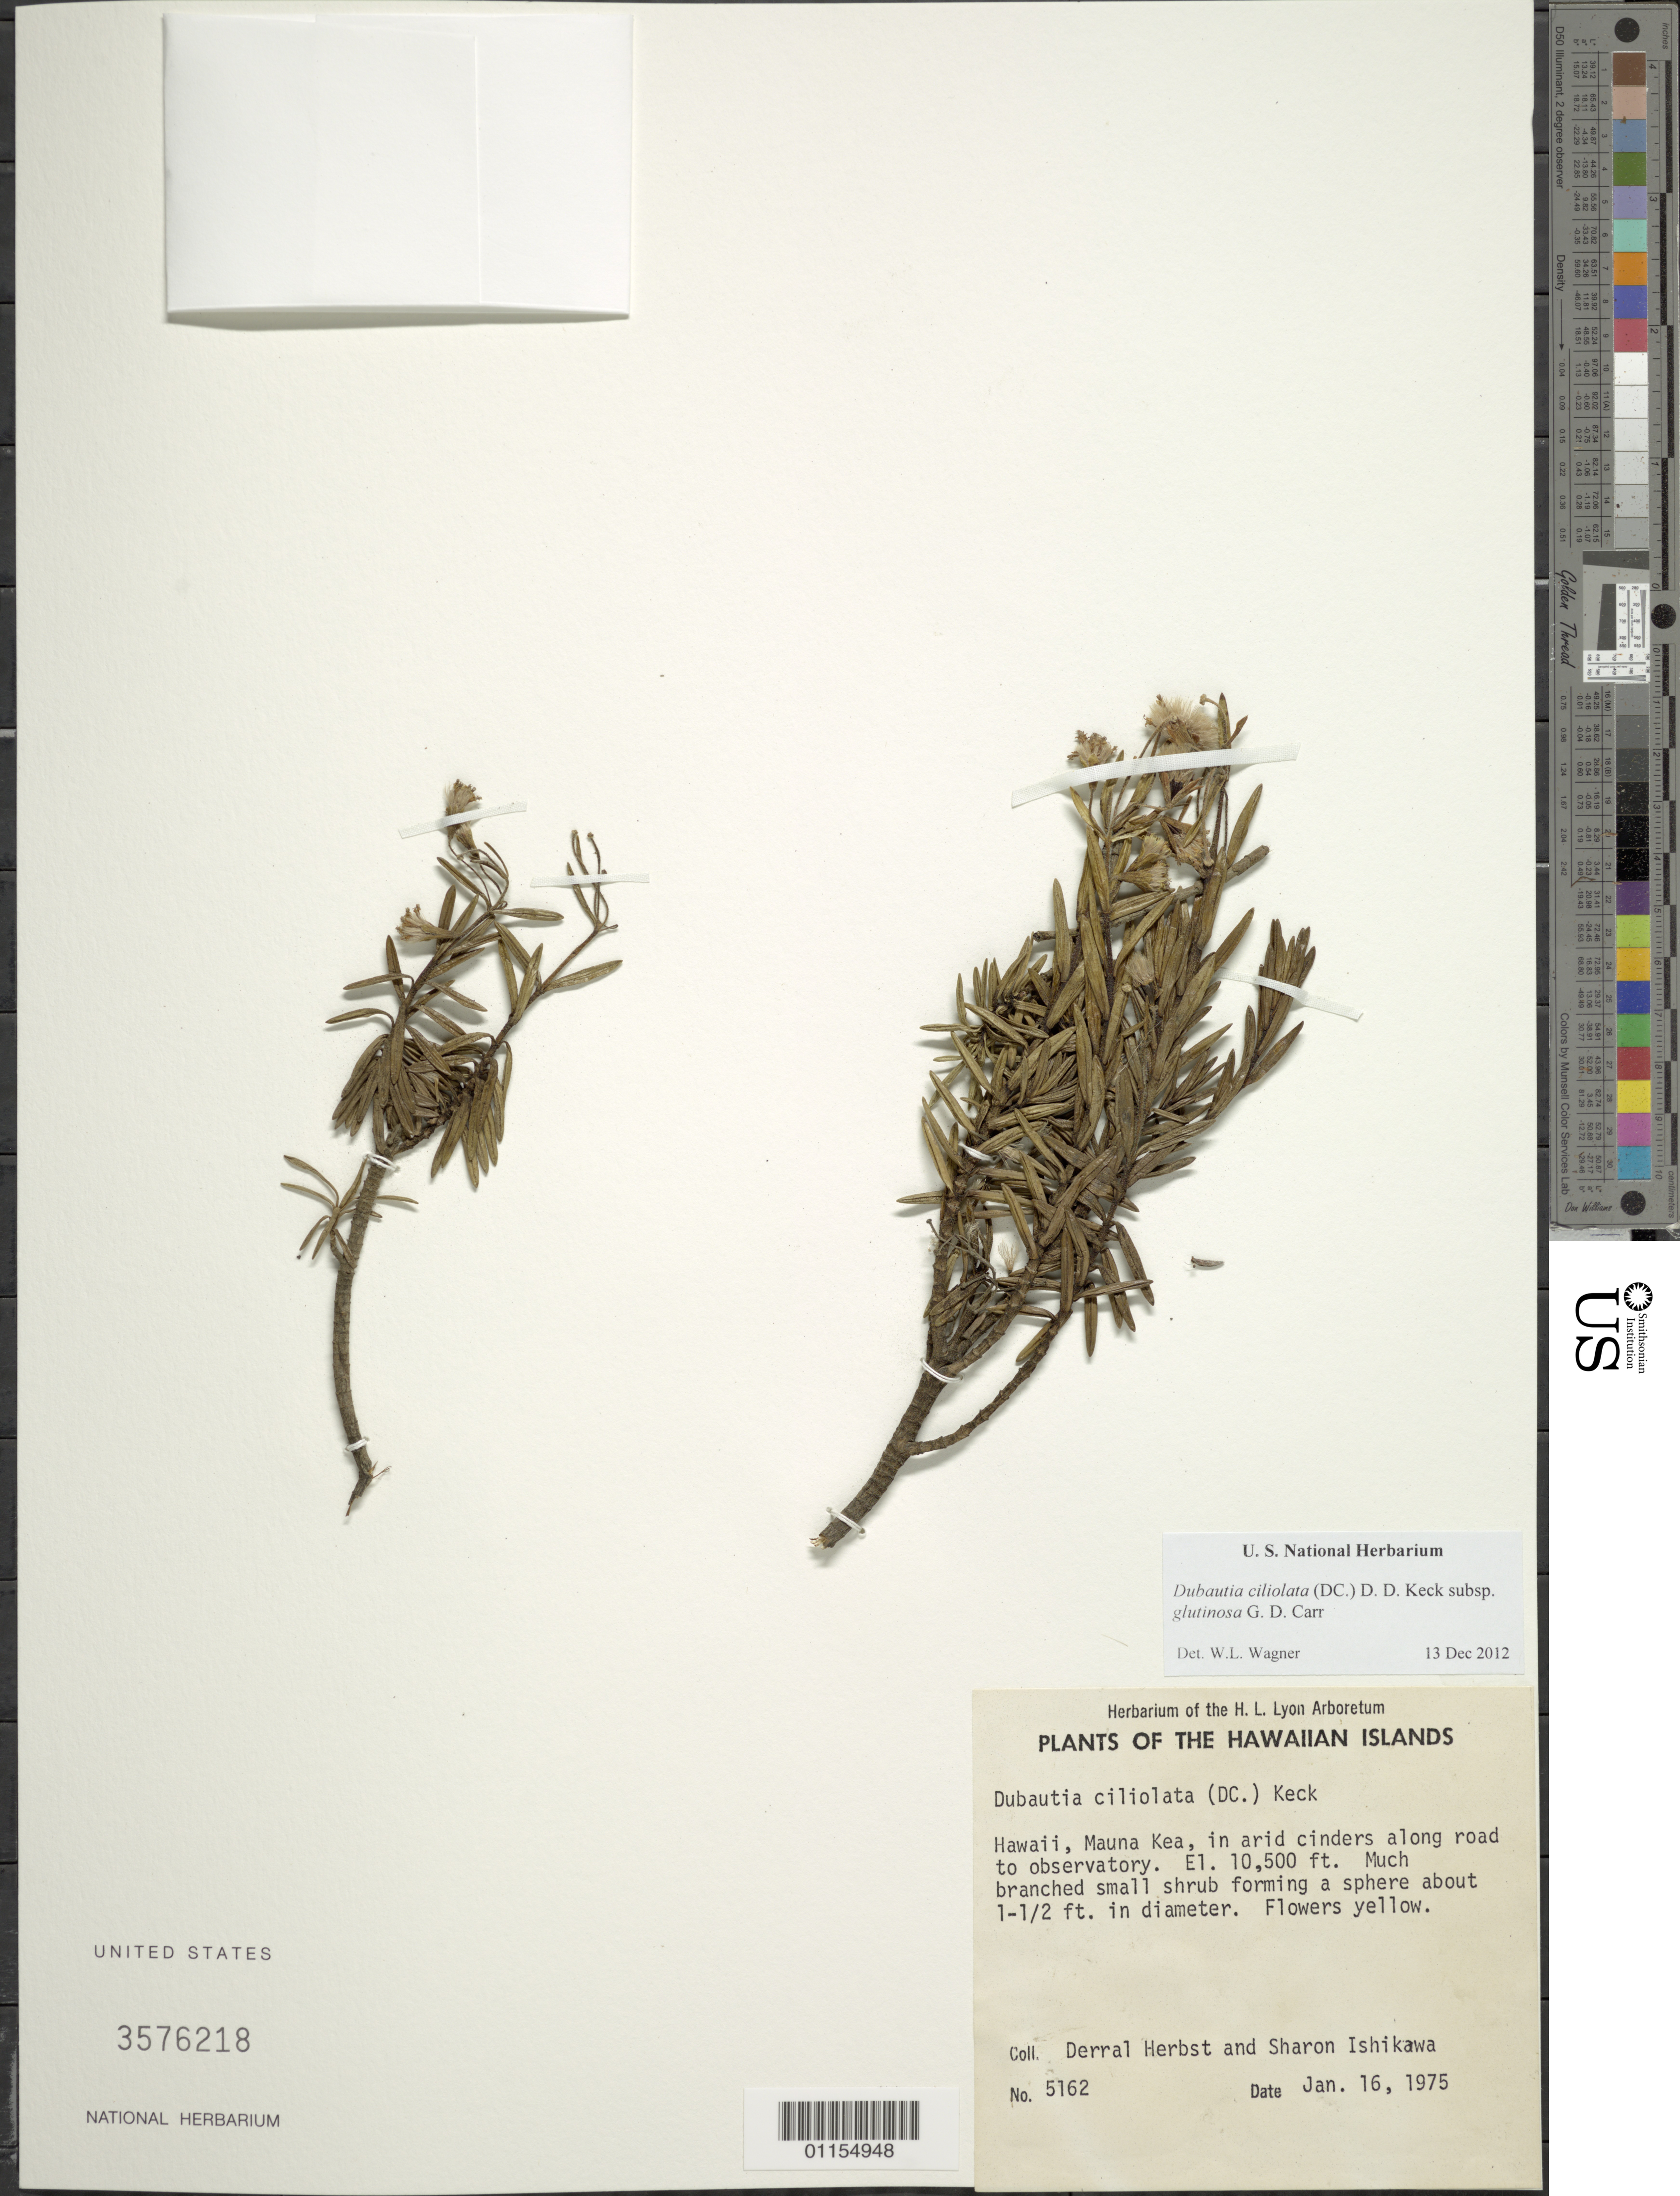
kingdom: Plantae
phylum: Tracheophyta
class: Magnoliopsida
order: Asterales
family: Asteraceae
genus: Dubautia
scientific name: Dubautia ciliolata subsp. glutinosa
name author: G.D. Carr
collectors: D. R. Herbst & S. Ishikawa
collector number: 5162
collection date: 1975-01-16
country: United States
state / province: Hawaii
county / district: Hawaii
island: Hawaii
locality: Mauna Kea, in arid cinders along road to observatory.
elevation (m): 3200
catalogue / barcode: US 3576218